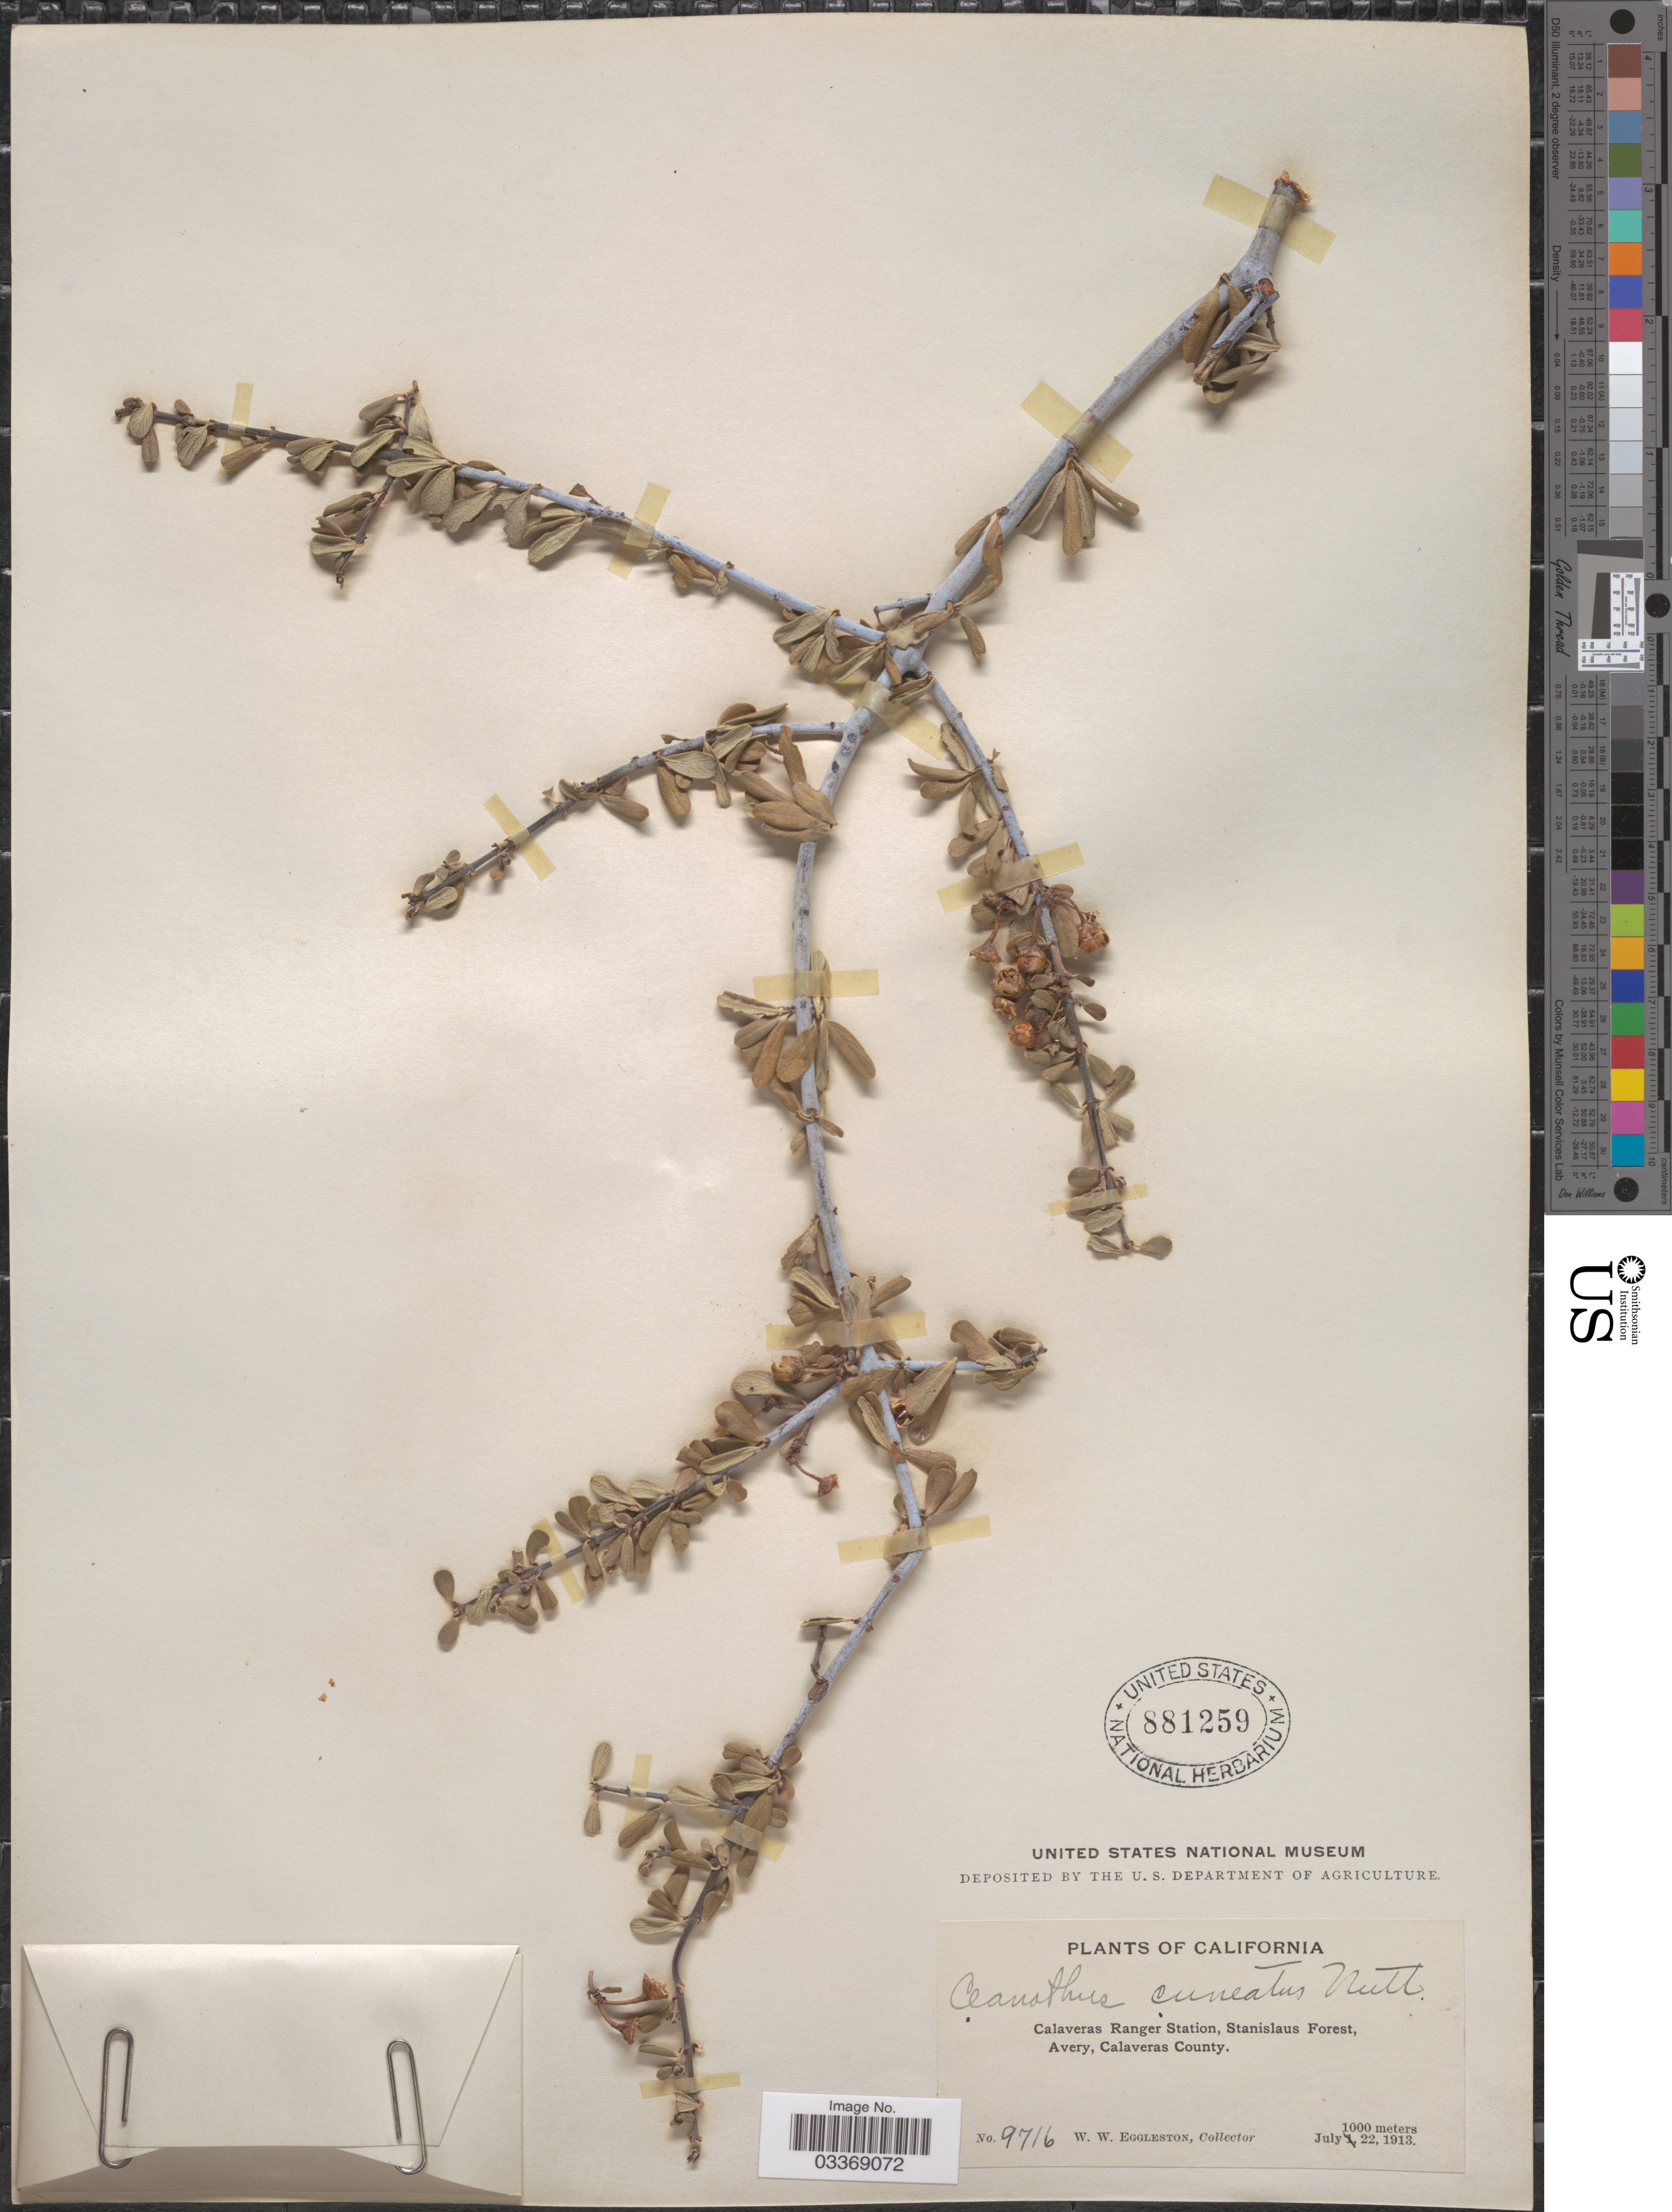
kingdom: Plantae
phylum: Tracheophyta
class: Magnoliopsida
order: Rosales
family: Rhamnaceae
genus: Ceanothus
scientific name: Ceanothus cuneatus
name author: (Hook.) Nutt.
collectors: W. W. Eggleston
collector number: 9716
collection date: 1913-07-22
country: United States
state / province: California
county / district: Calaveras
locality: Calaveras Ranger Station, Stanislaus Forest, Avery, Calaveras County.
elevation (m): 1000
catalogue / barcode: US 881259